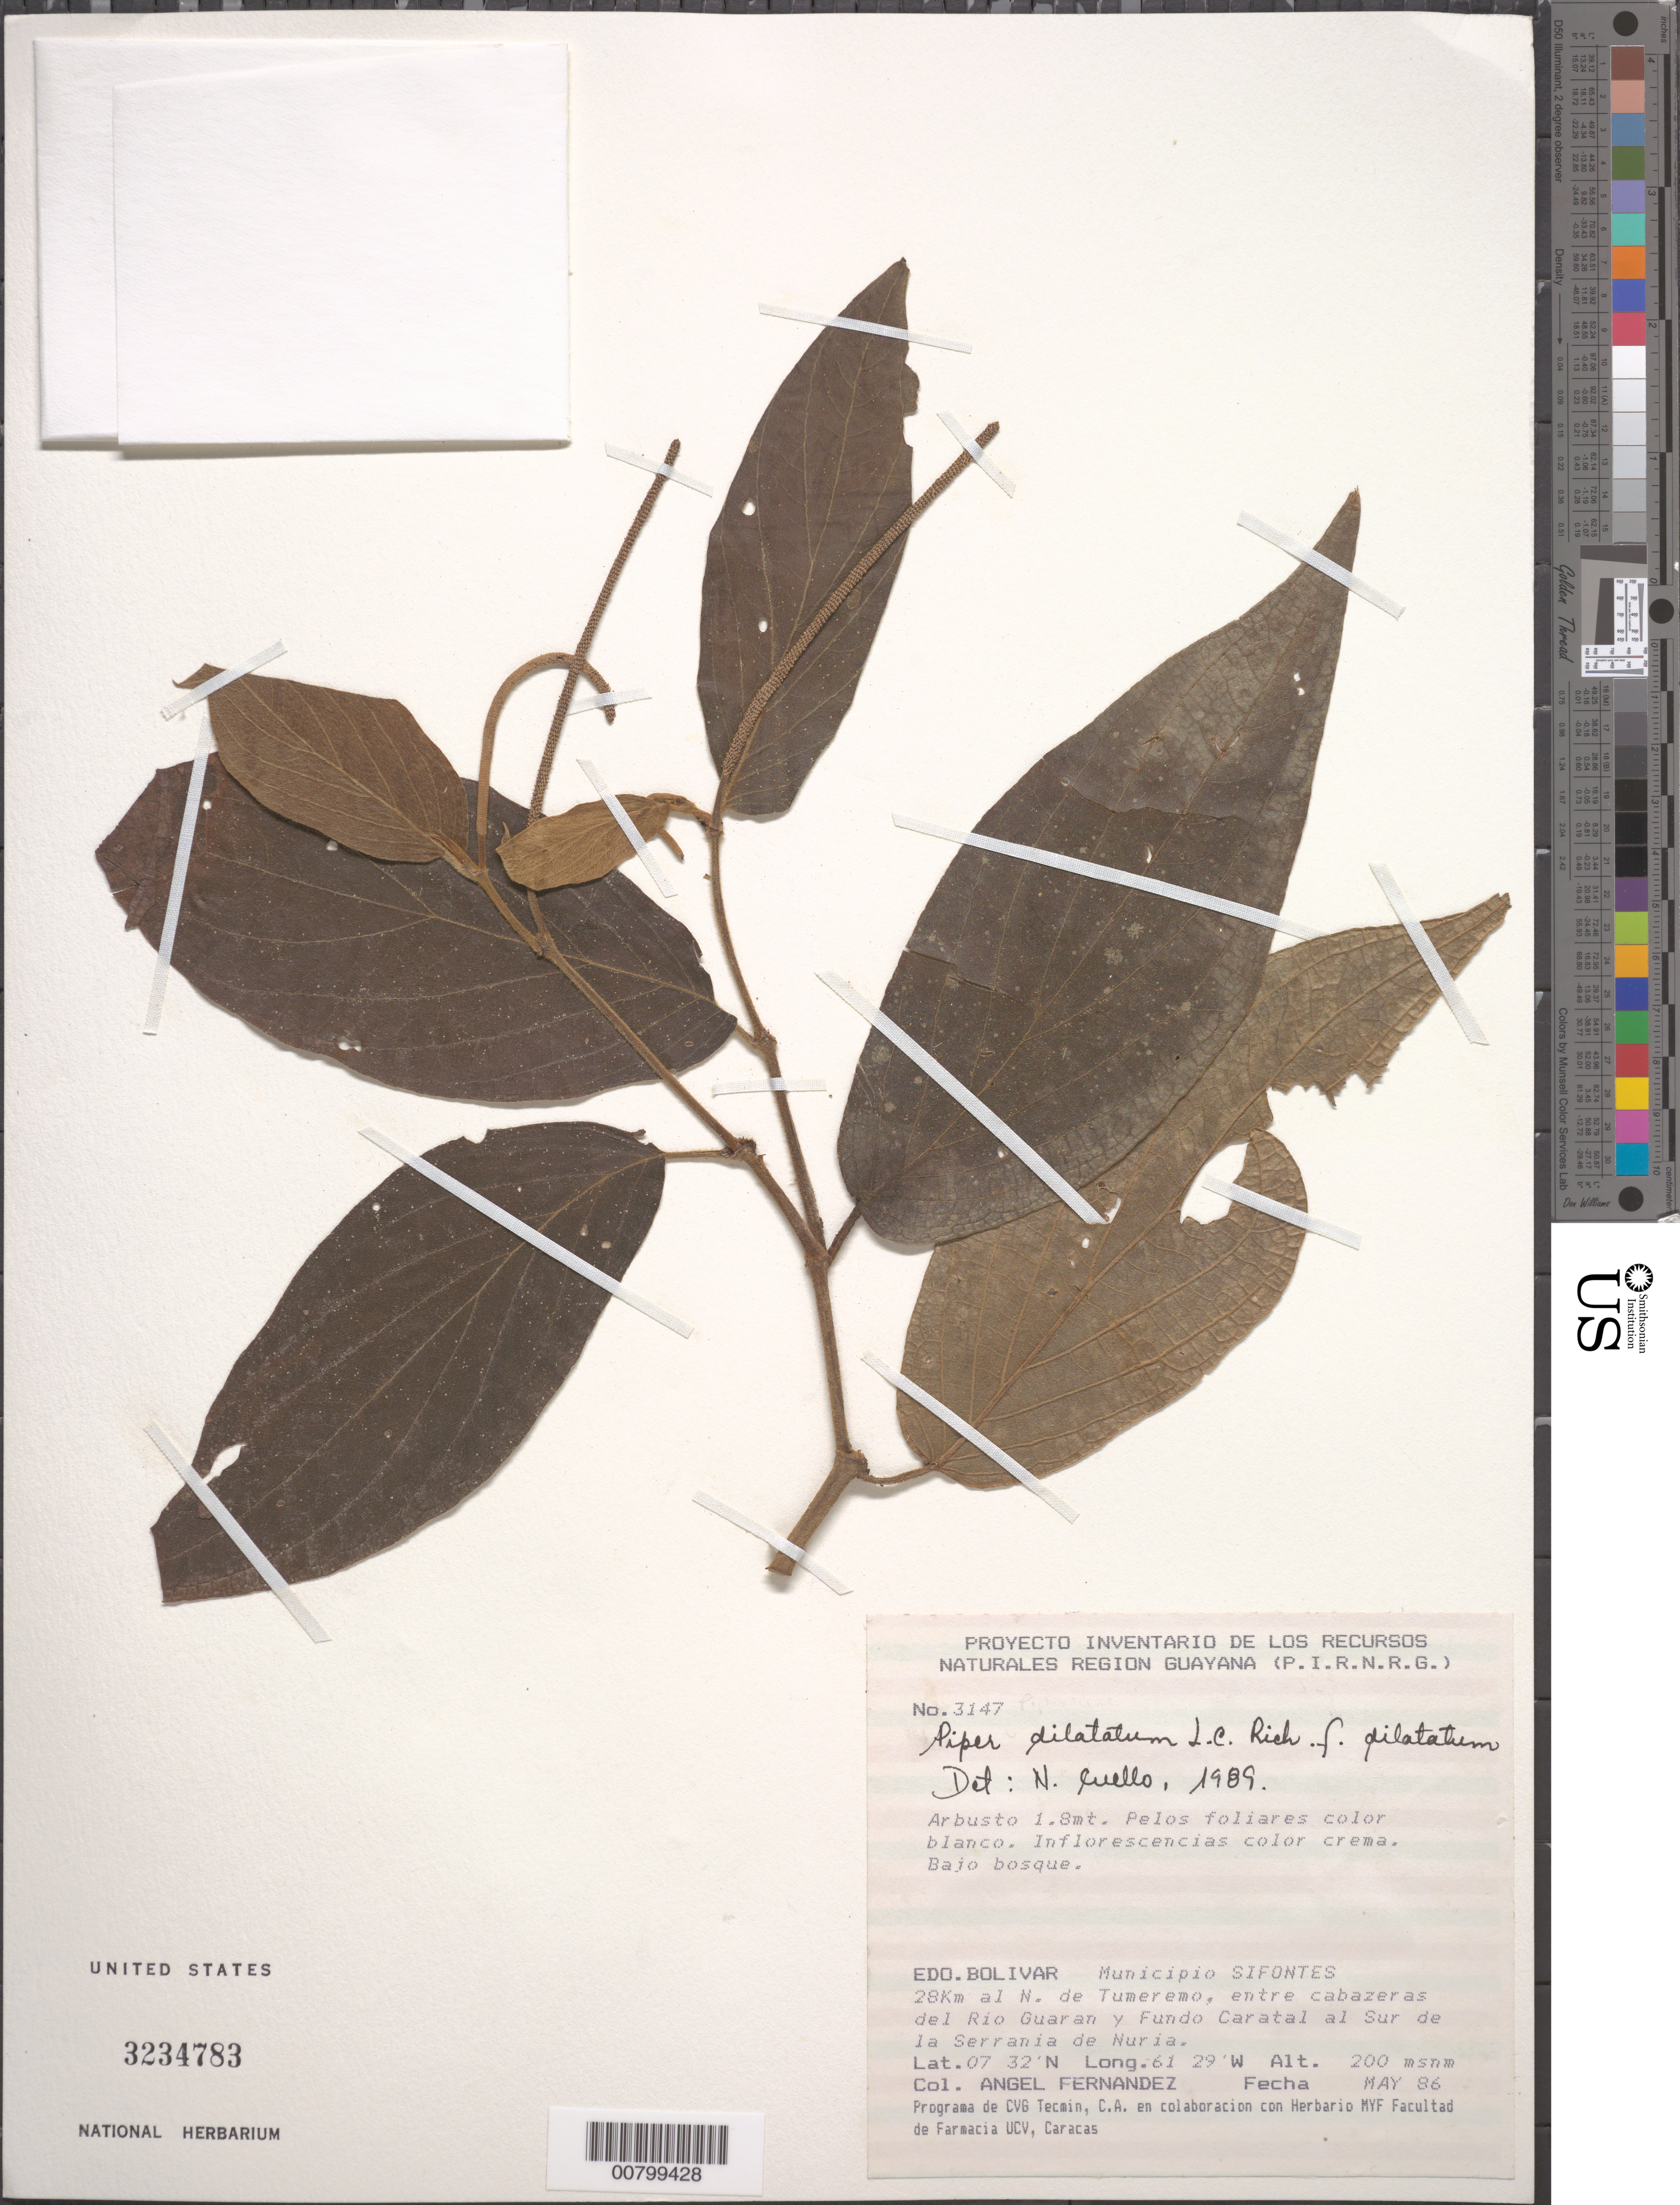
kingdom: Plantae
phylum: Tracheophyta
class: Magnoliopsida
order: Piperales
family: Piperaceae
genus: Piper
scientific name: Piper dilatatum f. dilatatum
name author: Rich.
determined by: Cuello, Nidia L.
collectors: A. Fernández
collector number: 3147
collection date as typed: May-86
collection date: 1986-05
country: Venezuela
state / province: Bolívar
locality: Mun. Sifontes, 28 km N of Tumeremo, between "cabazeras" of Río Guaran and Fundo Caratal to the south of Serrania de Nuria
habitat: Bajo bosque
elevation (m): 200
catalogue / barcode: US 3234783